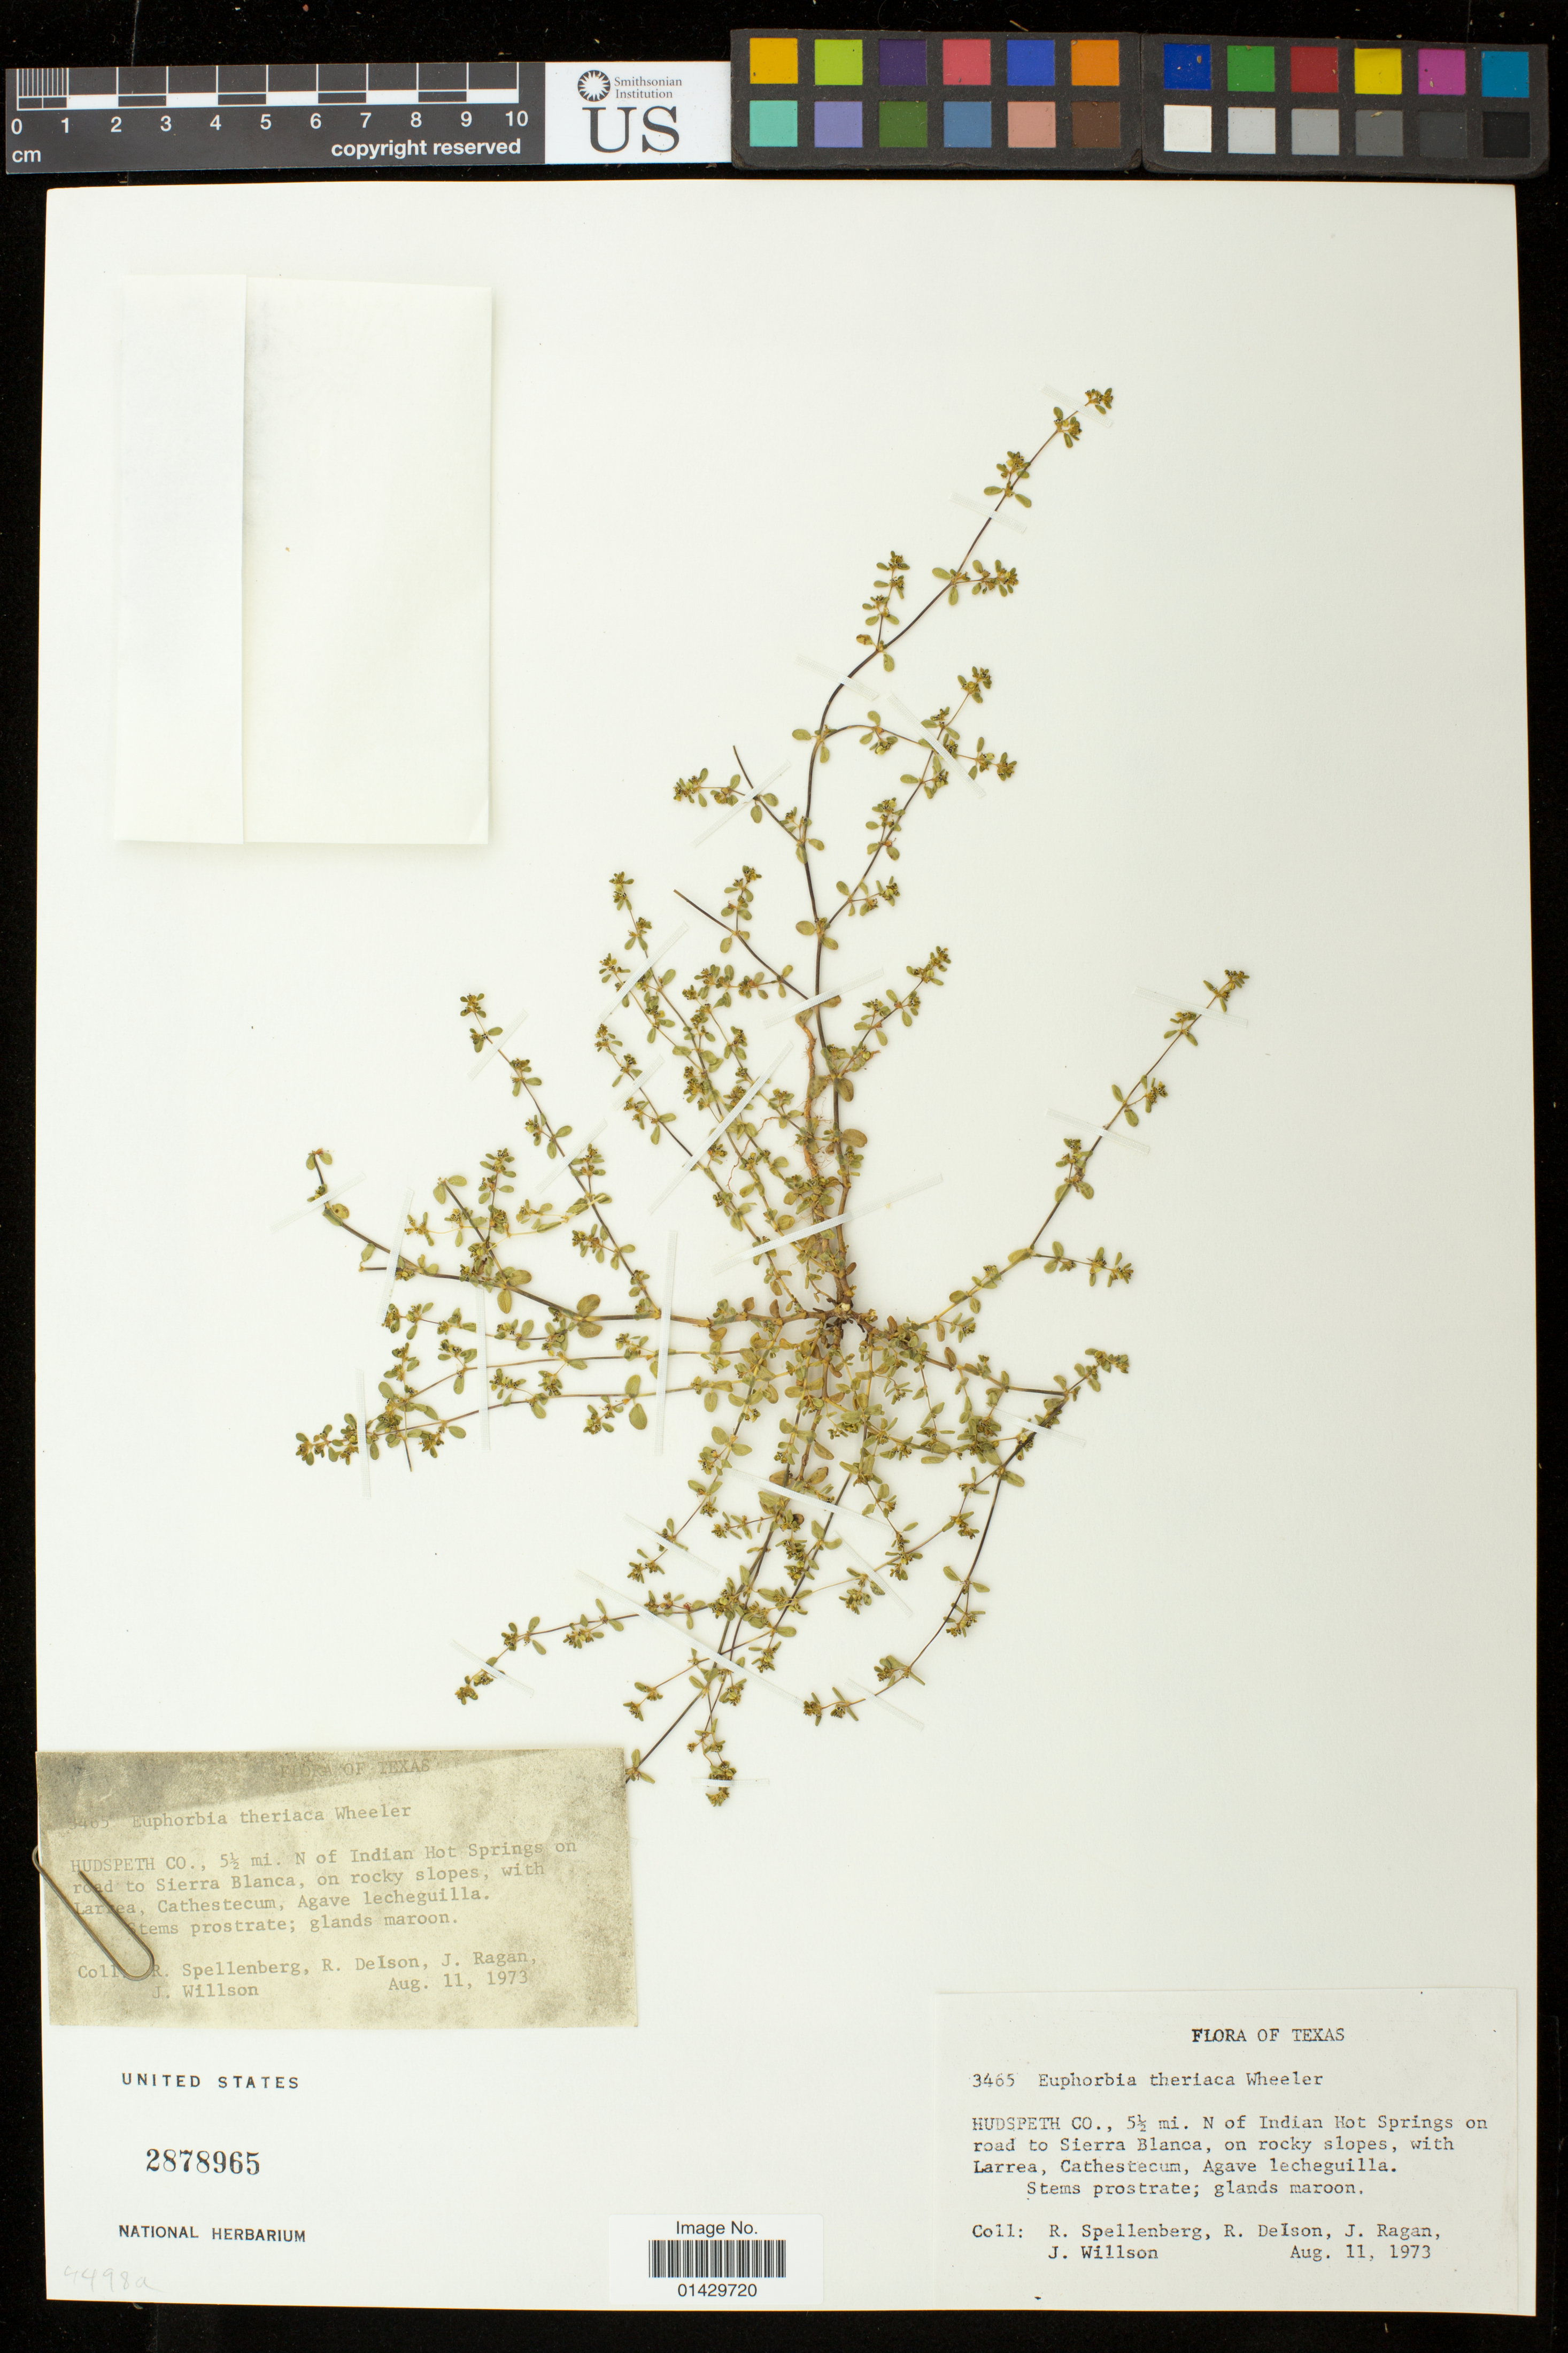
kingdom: Plantae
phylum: Tracheophyta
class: Magnoliopsida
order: Malpighiales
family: Euphorbiaceae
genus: Euphorbia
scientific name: Euphorbia theriaca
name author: L.C. Wheeler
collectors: R. Spellenberg, R. DeIson, J. Ragan & J. Willson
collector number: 3465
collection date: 1973-08-11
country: United States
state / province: Texas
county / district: Hudspeth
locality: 5 1/2 mi. N of Indian Hot Springs on road to Sierra Blanca, on rocky slopes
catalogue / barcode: US 2878965